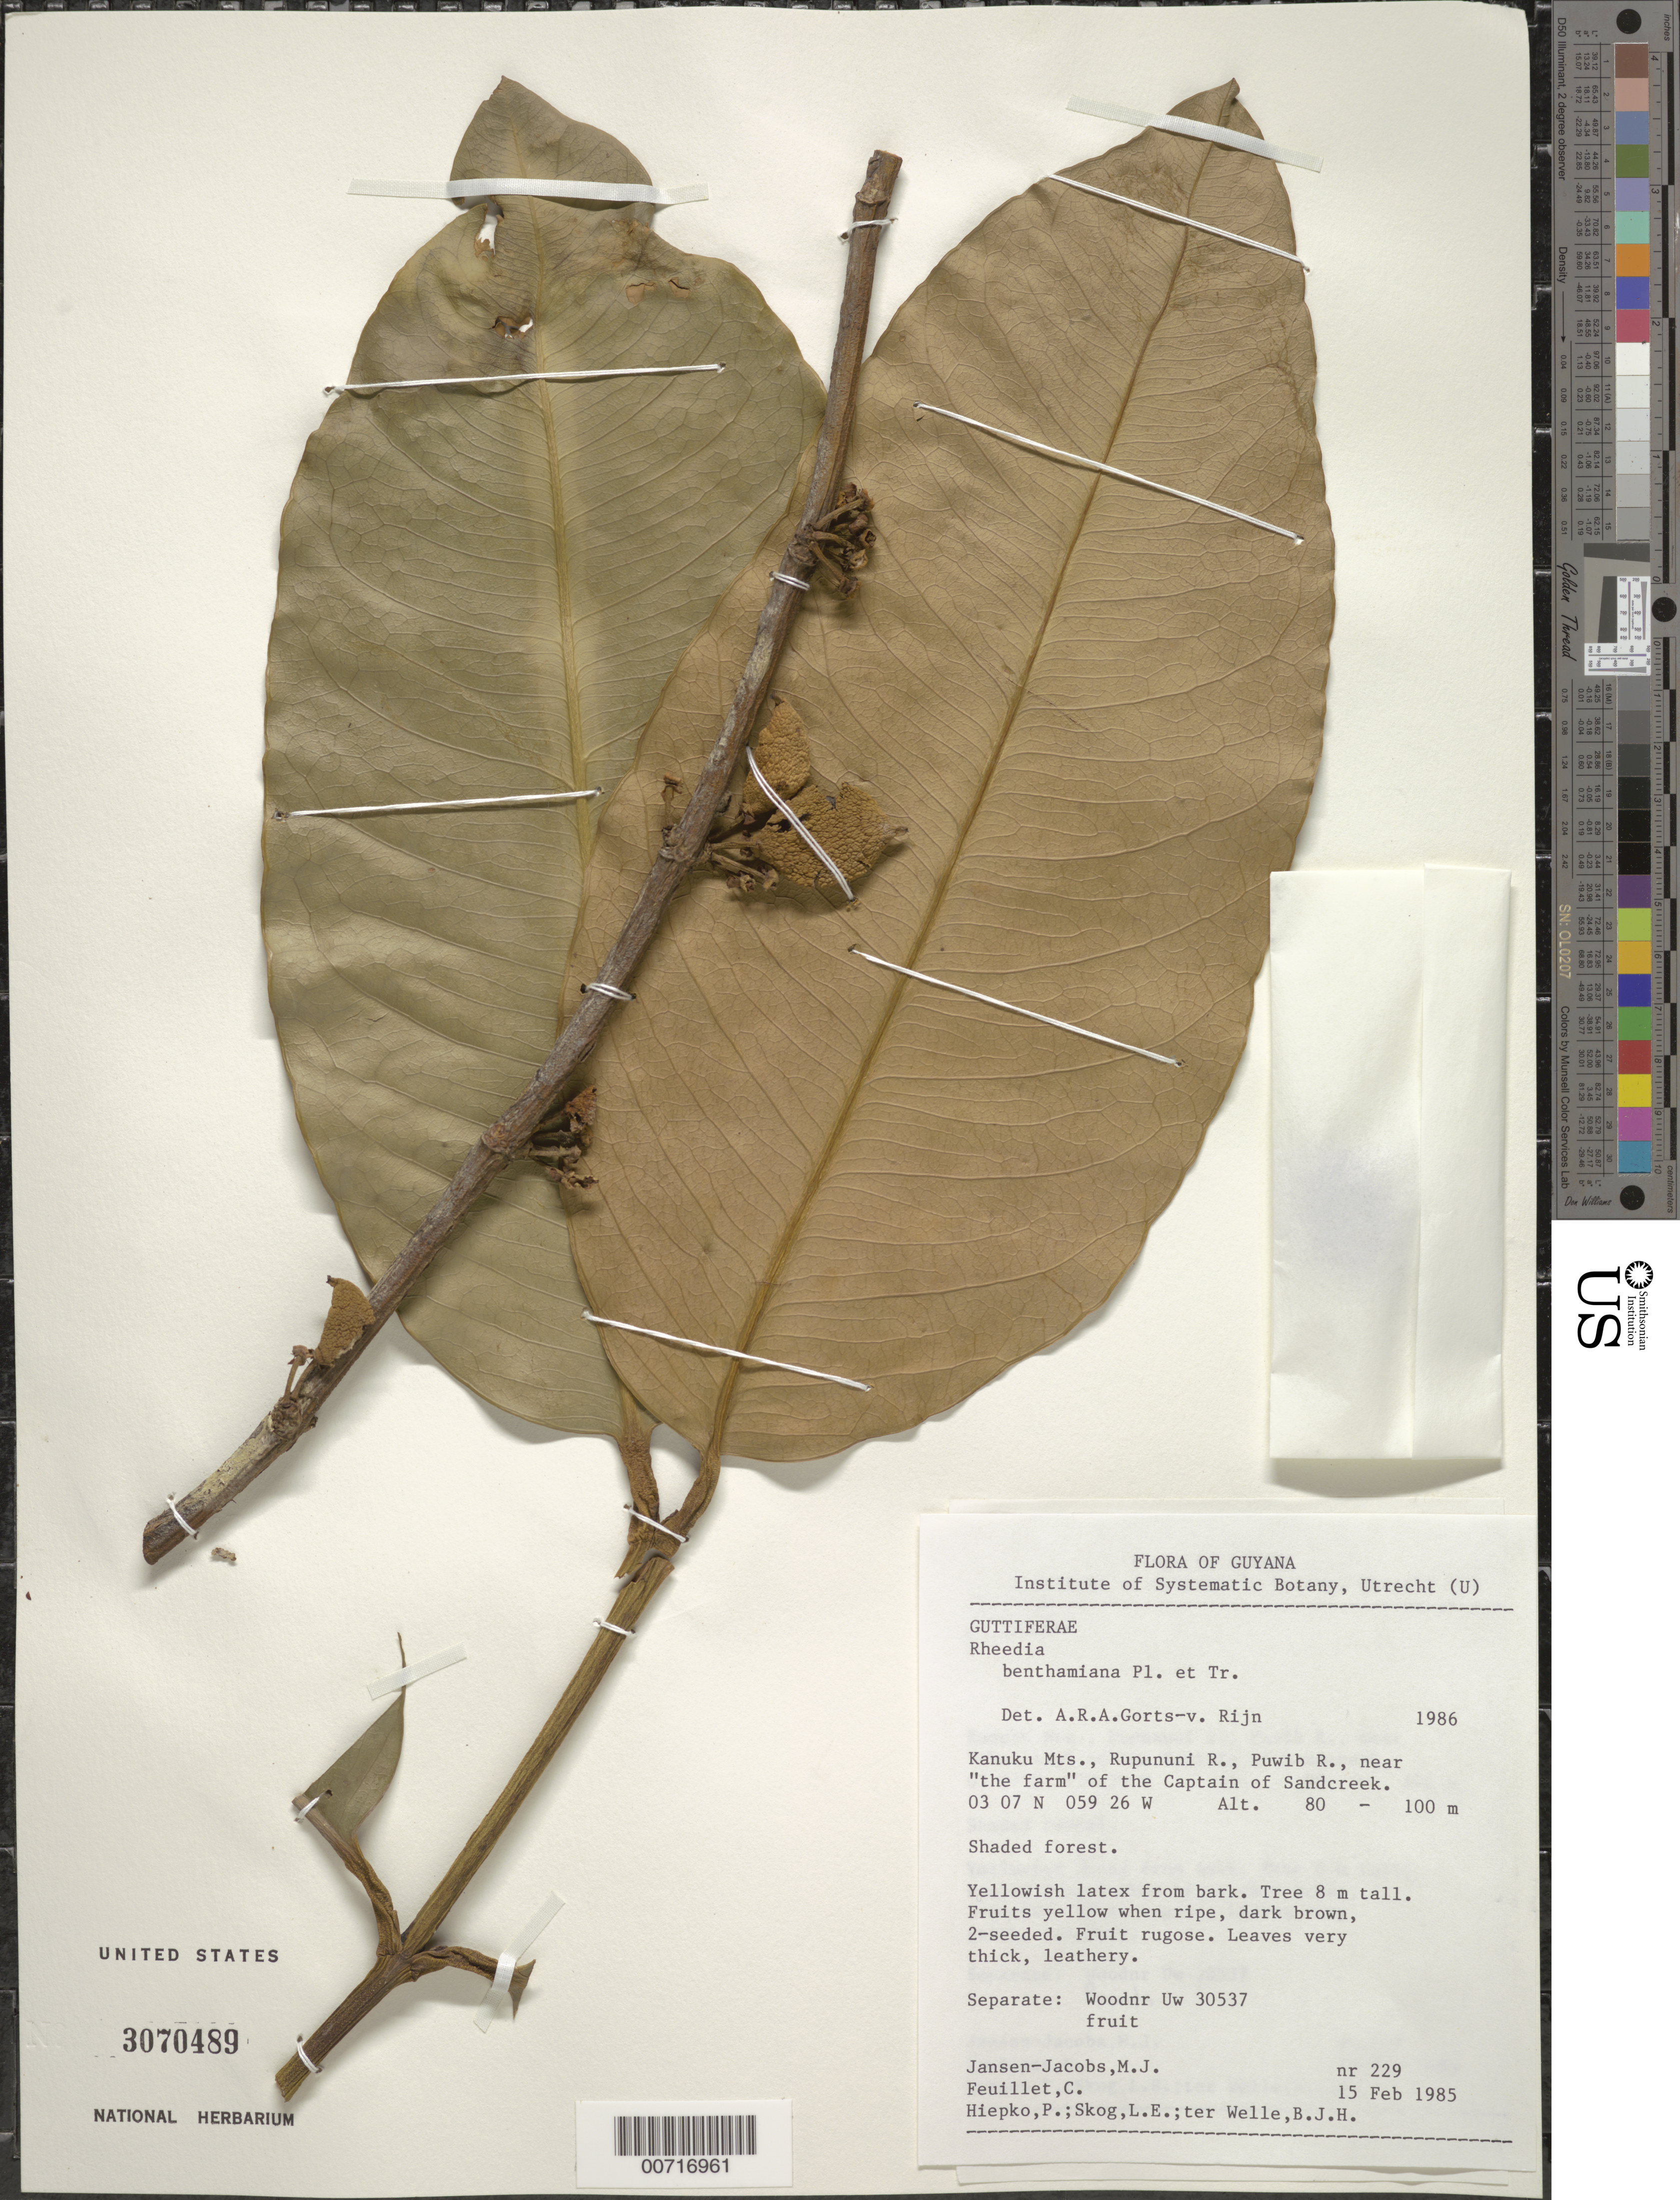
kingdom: Plantae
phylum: Tracheophyta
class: Magnoliopsida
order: Malpighiales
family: Clusiaceae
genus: Garcinia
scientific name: Garcinia benthamiana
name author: (Planch. & Triana) Pipoly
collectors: M. J. Jansen-Jacobs, C. Feuillet, P. H. Hiepko, L. E. Skog & B. Welle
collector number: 229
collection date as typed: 15-Feb-85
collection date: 1985-02-15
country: Guyana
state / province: U. Takutu-U. Essequibo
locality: Kanuku Mts., Rupununi R., Puwib R. near "the farm" of the Captain of Sandcreek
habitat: Shaded forest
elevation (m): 80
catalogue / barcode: US 3070489